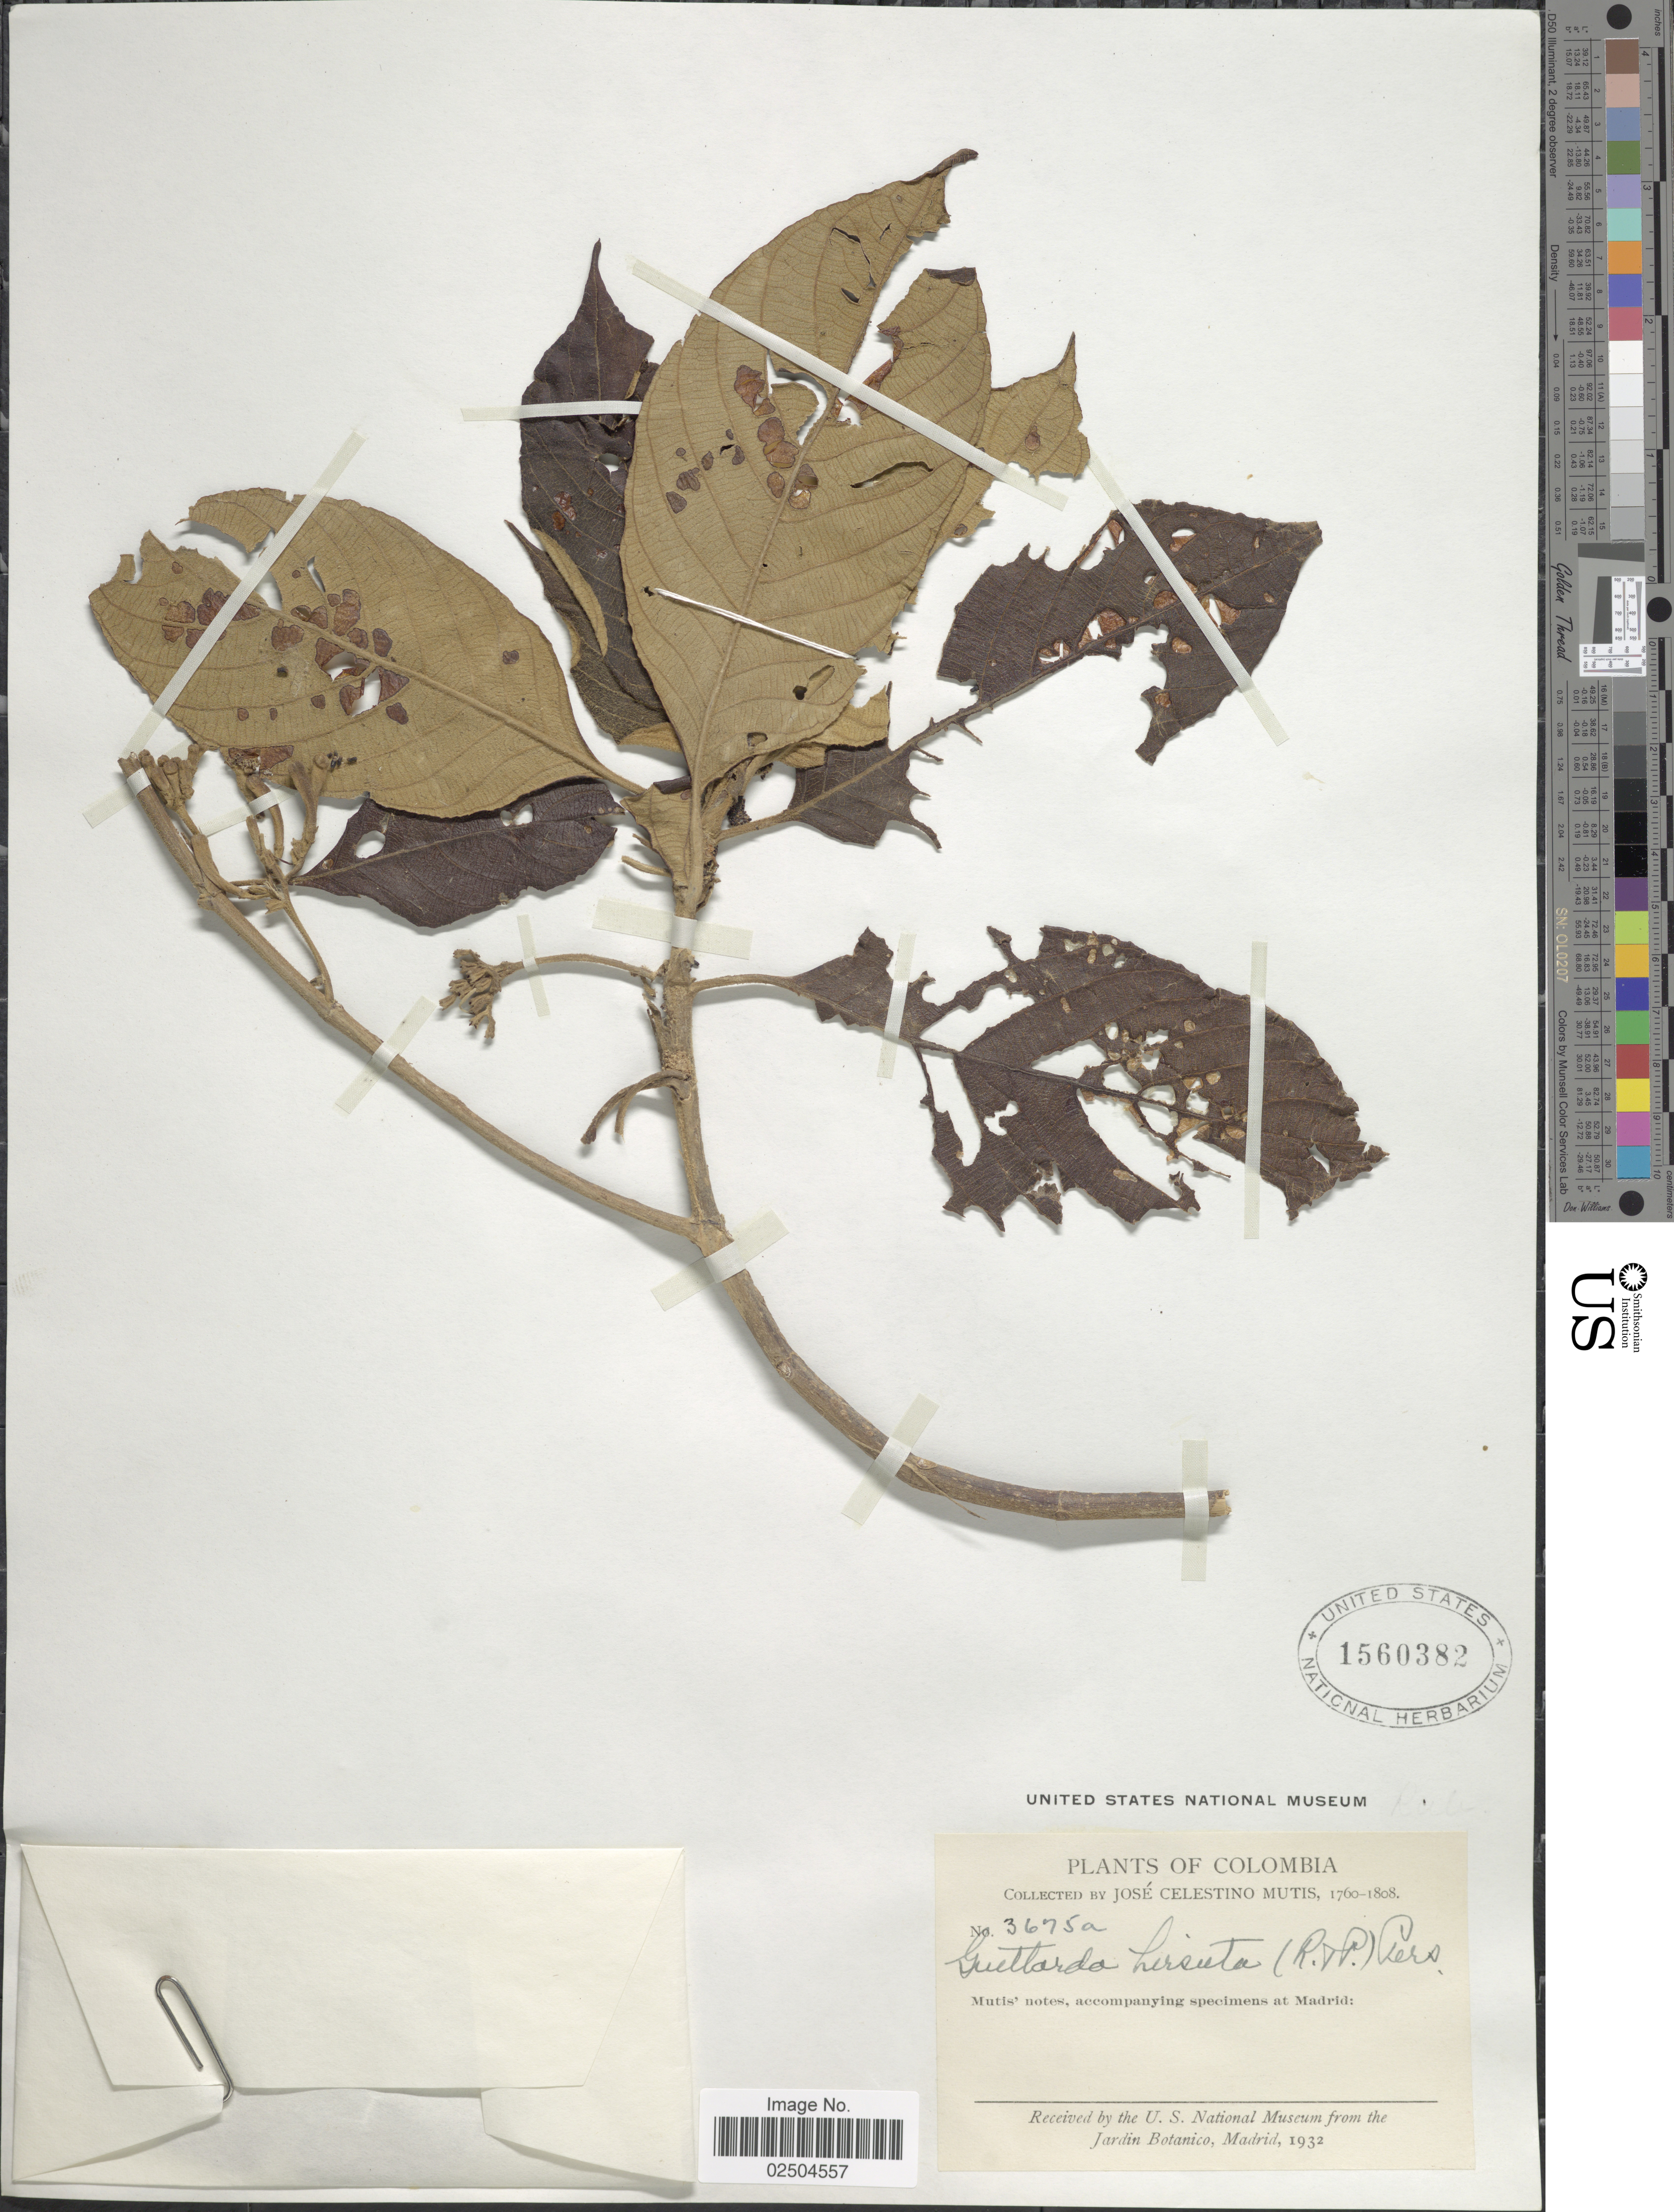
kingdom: Plantae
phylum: Tracheophyta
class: Magnoliopsida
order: Gentianales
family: Rubiaceae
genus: Guettarda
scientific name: Guettarda hirsuta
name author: (Ruiz & Pav.) Pers.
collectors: J. C. B. Mutis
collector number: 3675a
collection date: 1760/1808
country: Colombia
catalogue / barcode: US 1560382